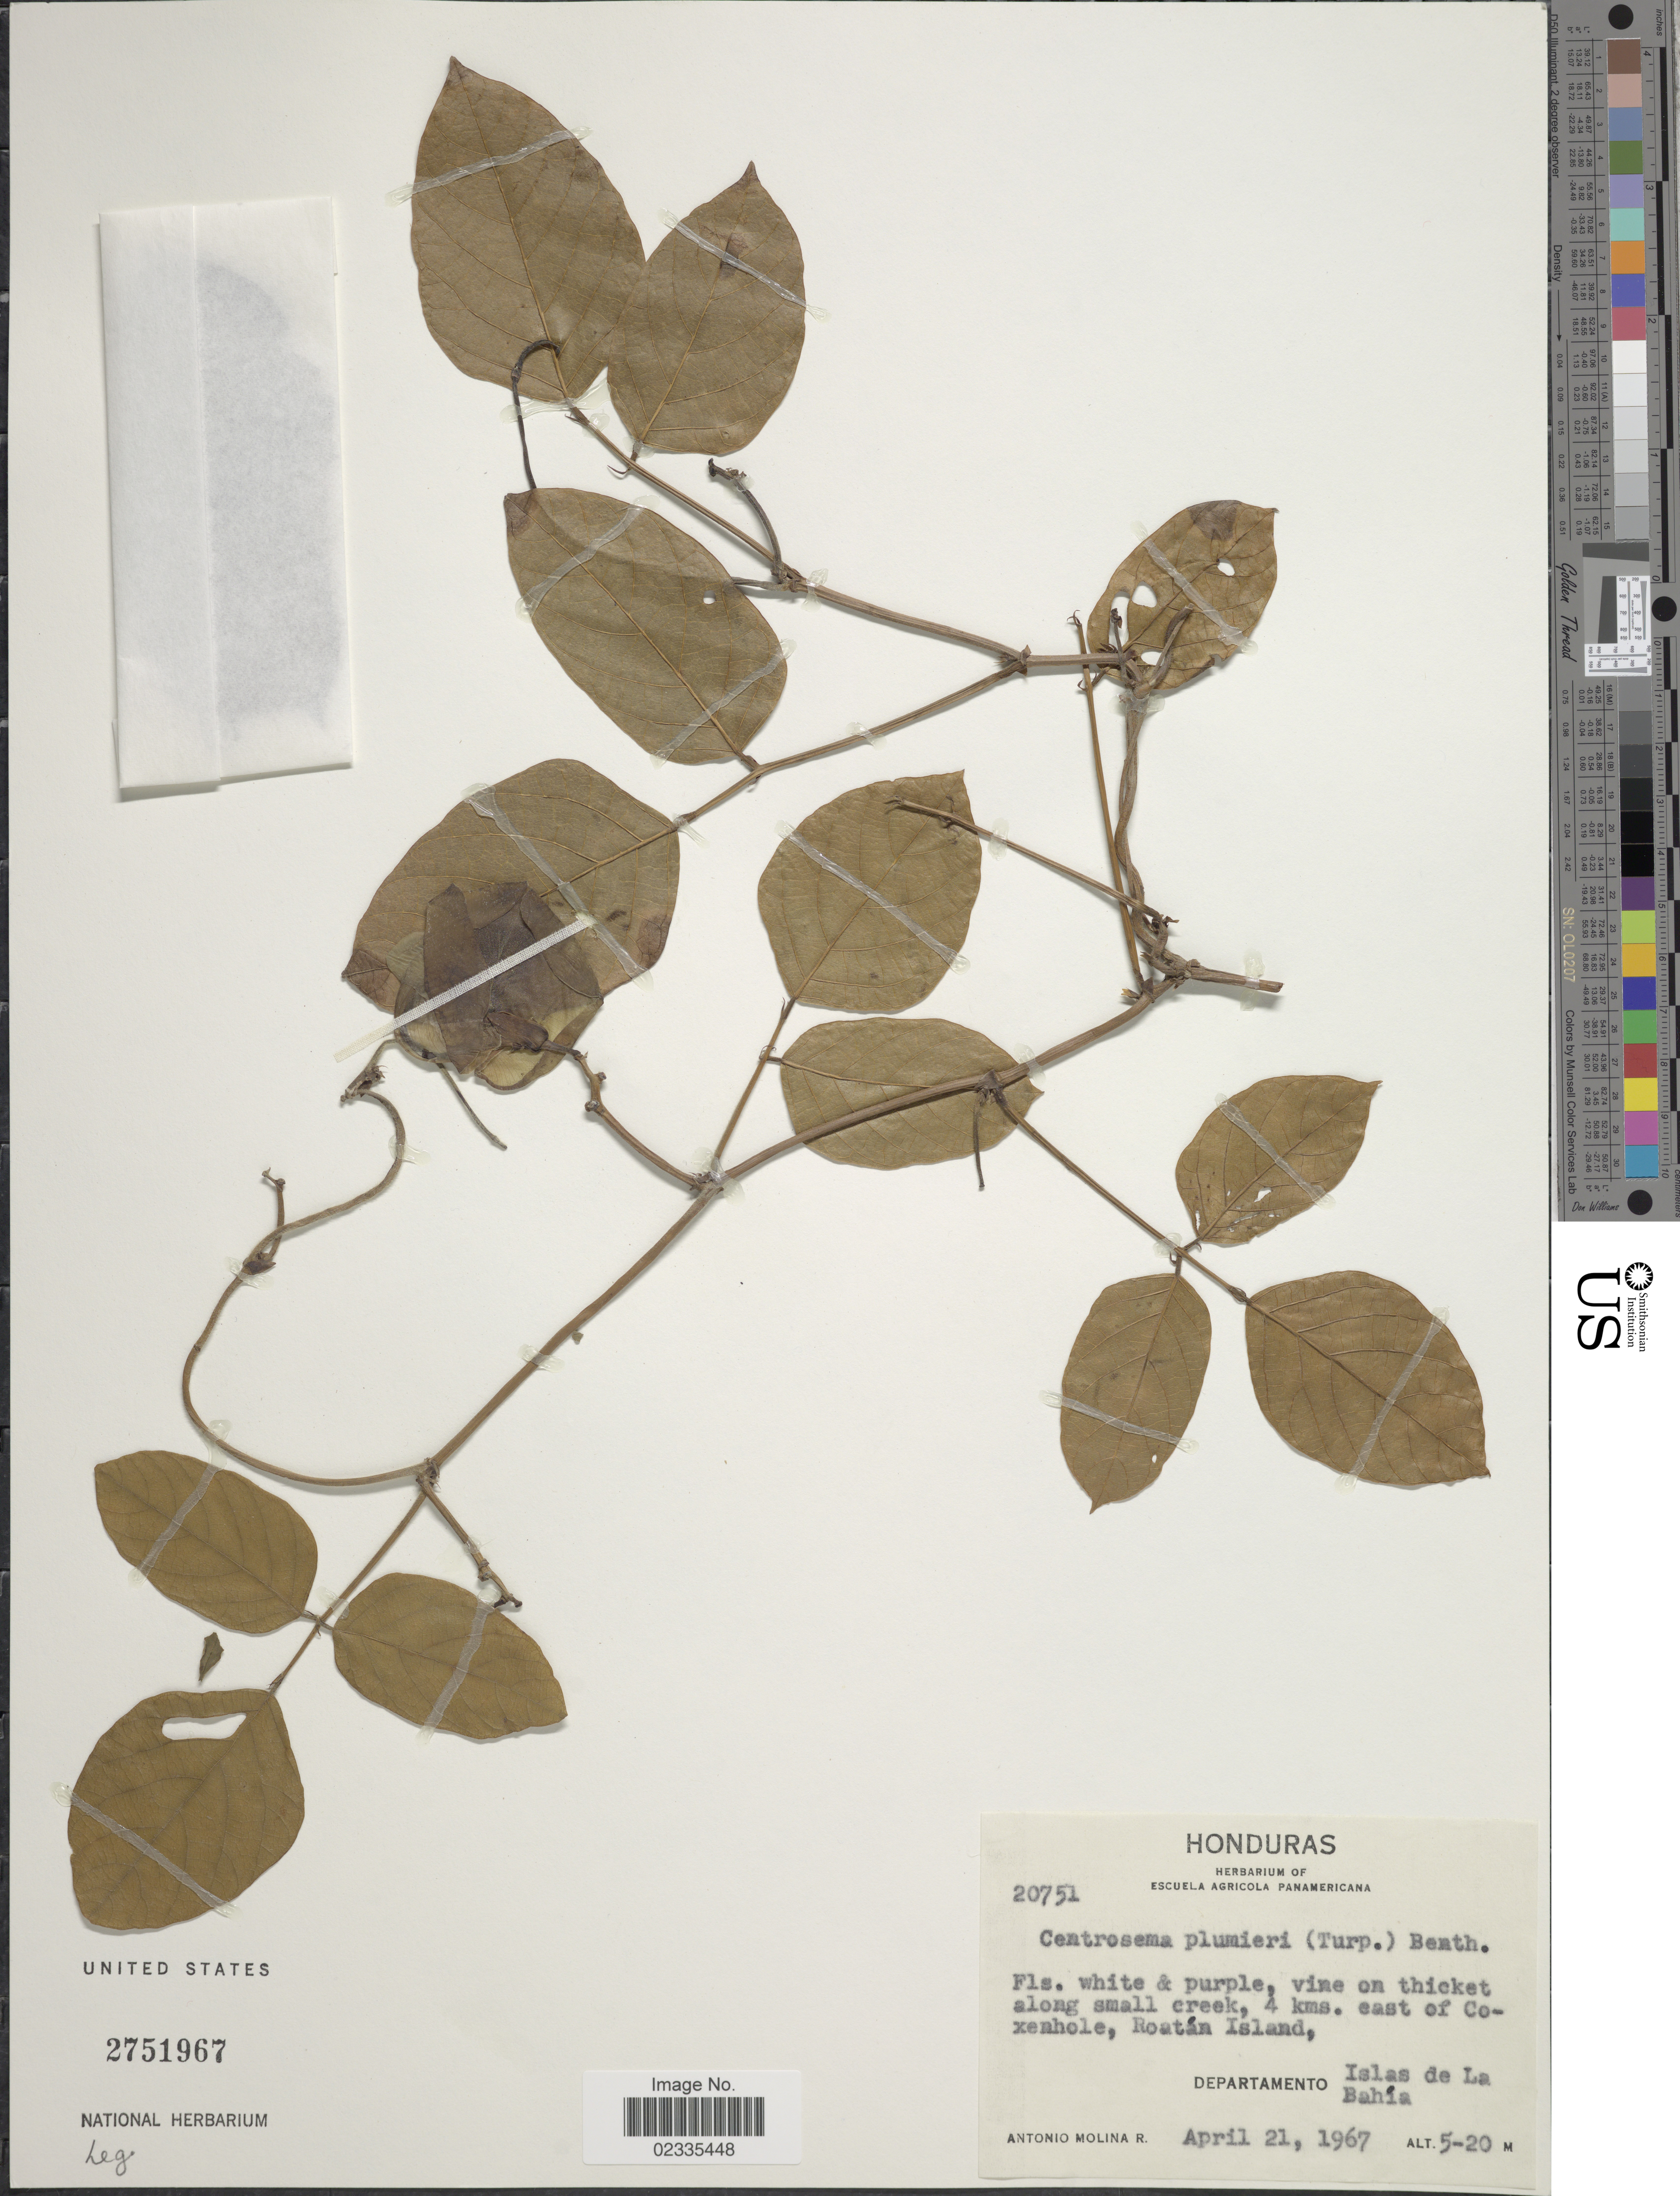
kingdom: Plantae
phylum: Tracheophyta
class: Magnoliopsida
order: Fabales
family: Fabaceae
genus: Centrosema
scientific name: Centrosema plumieri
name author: (Turpin ex Pers.) Benth.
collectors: A. Molina R.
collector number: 20751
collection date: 1967-04-21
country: Honduras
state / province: Islas de la Bahía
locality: Thicket along small creek, 4 kms. east of Coxenhole, Roatan Island, Departamento Islas de La Bahia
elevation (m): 5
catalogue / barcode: US 2751967